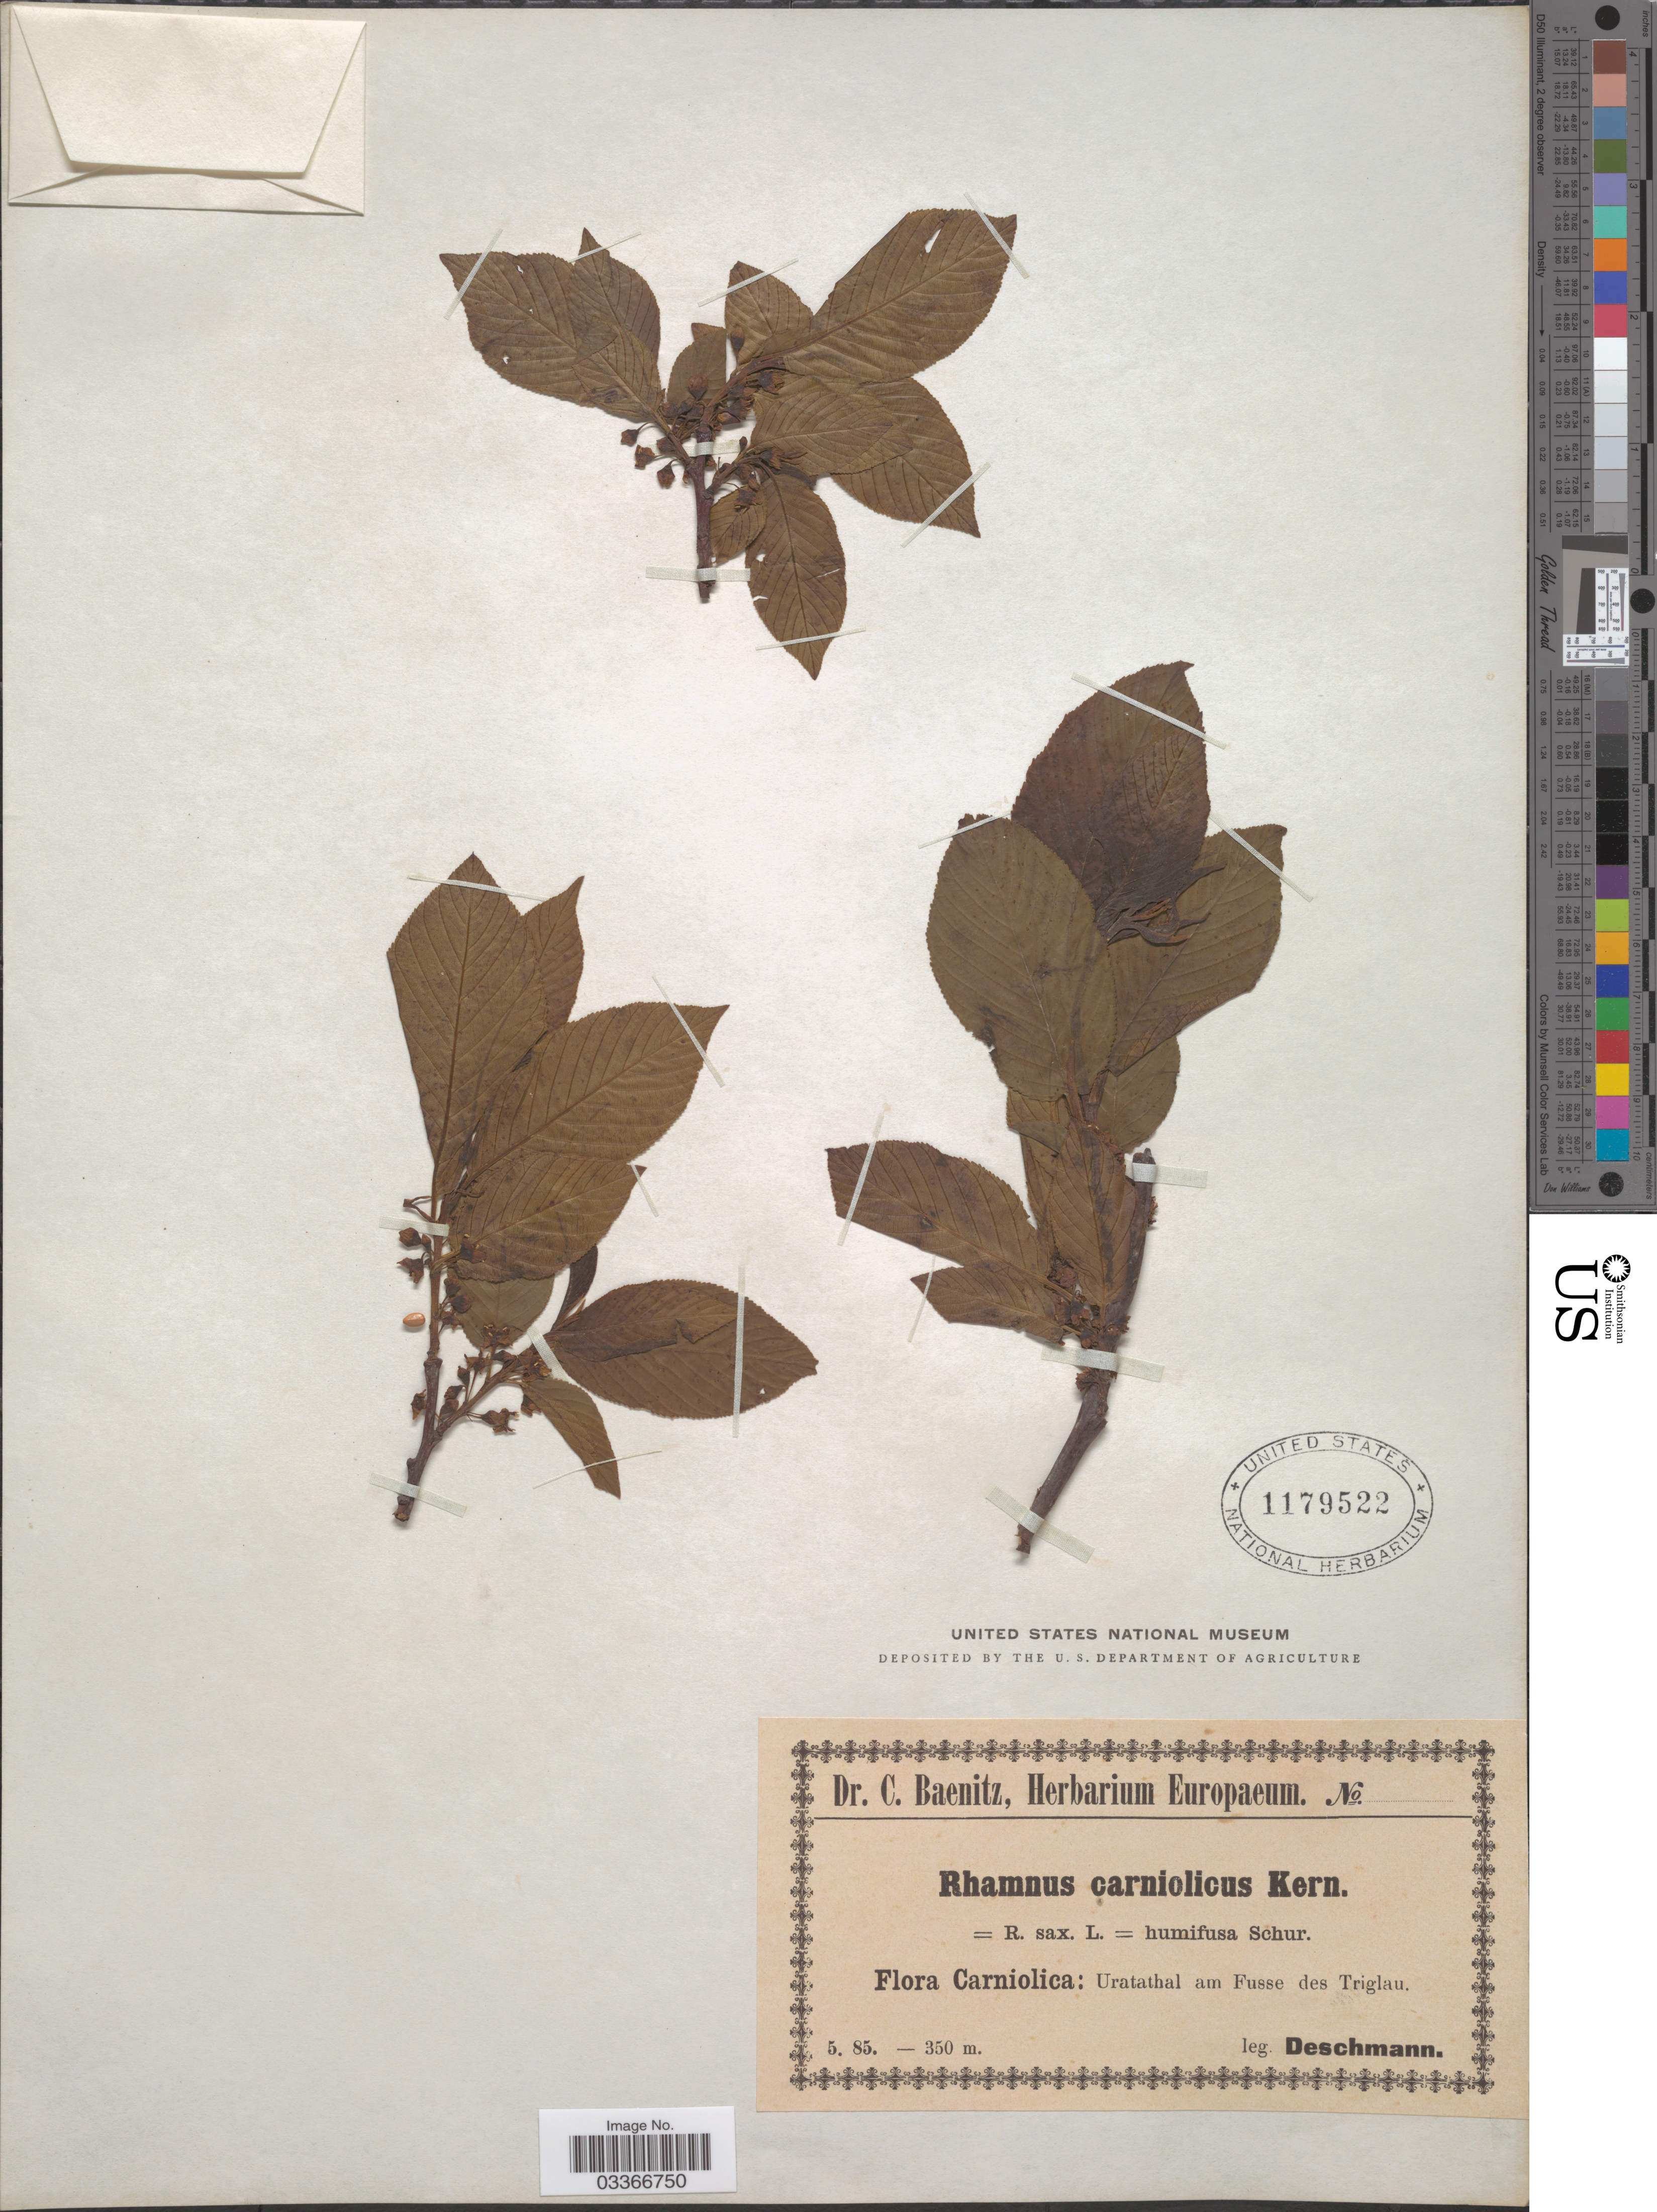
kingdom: Plantae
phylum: Tracheophyta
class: Magnoliopsida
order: Rosales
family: Rhamnaceae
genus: Rhamnus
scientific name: Rhamnus carniolica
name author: A. Kern.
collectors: Deschmann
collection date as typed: Transcribed d/m/y: /5/85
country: Slovenia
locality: Carniolica: Uratathal am Fusse des Triglau.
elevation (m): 350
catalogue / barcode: US 1179522